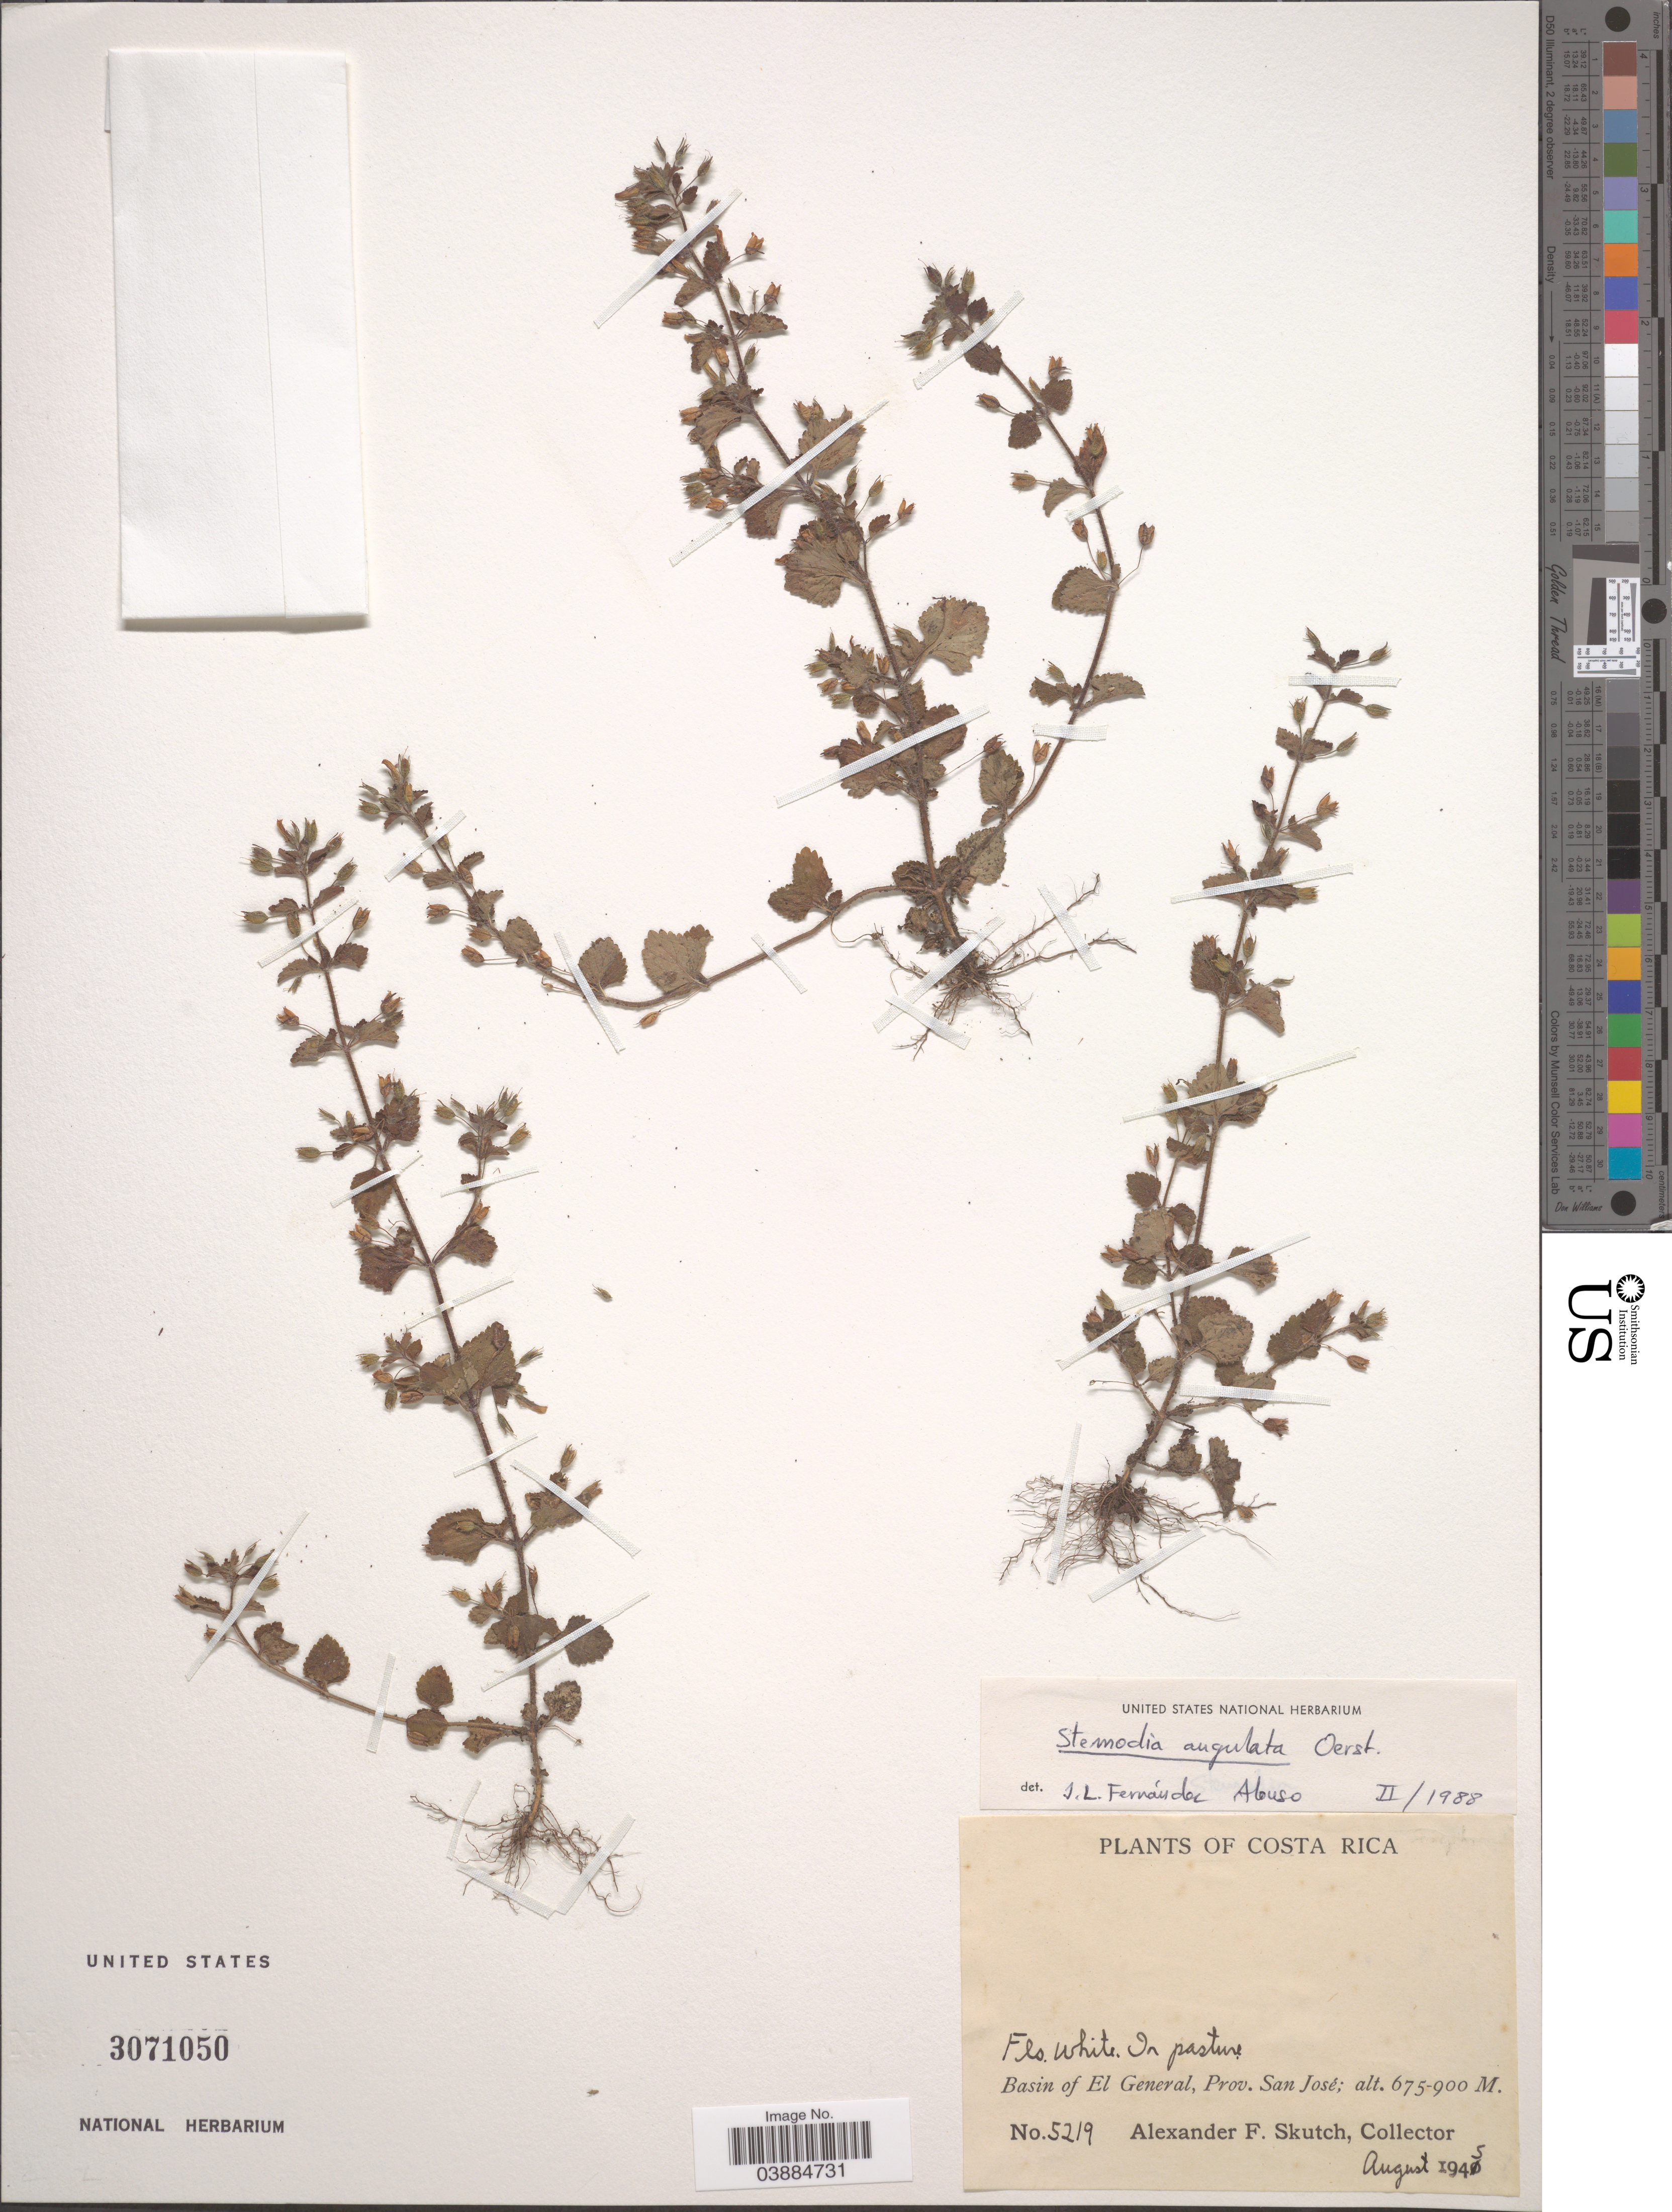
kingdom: Plantae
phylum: Tracheophyta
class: Magnoliopsida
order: Lamiales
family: Plantaginaceae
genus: Stemodia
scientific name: Stemodia angulata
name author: Oerst.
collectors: A. F. Skutch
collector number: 5219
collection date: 1945-08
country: Costa Rica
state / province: San José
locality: Basin of El General.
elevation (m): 675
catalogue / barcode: US 3071050